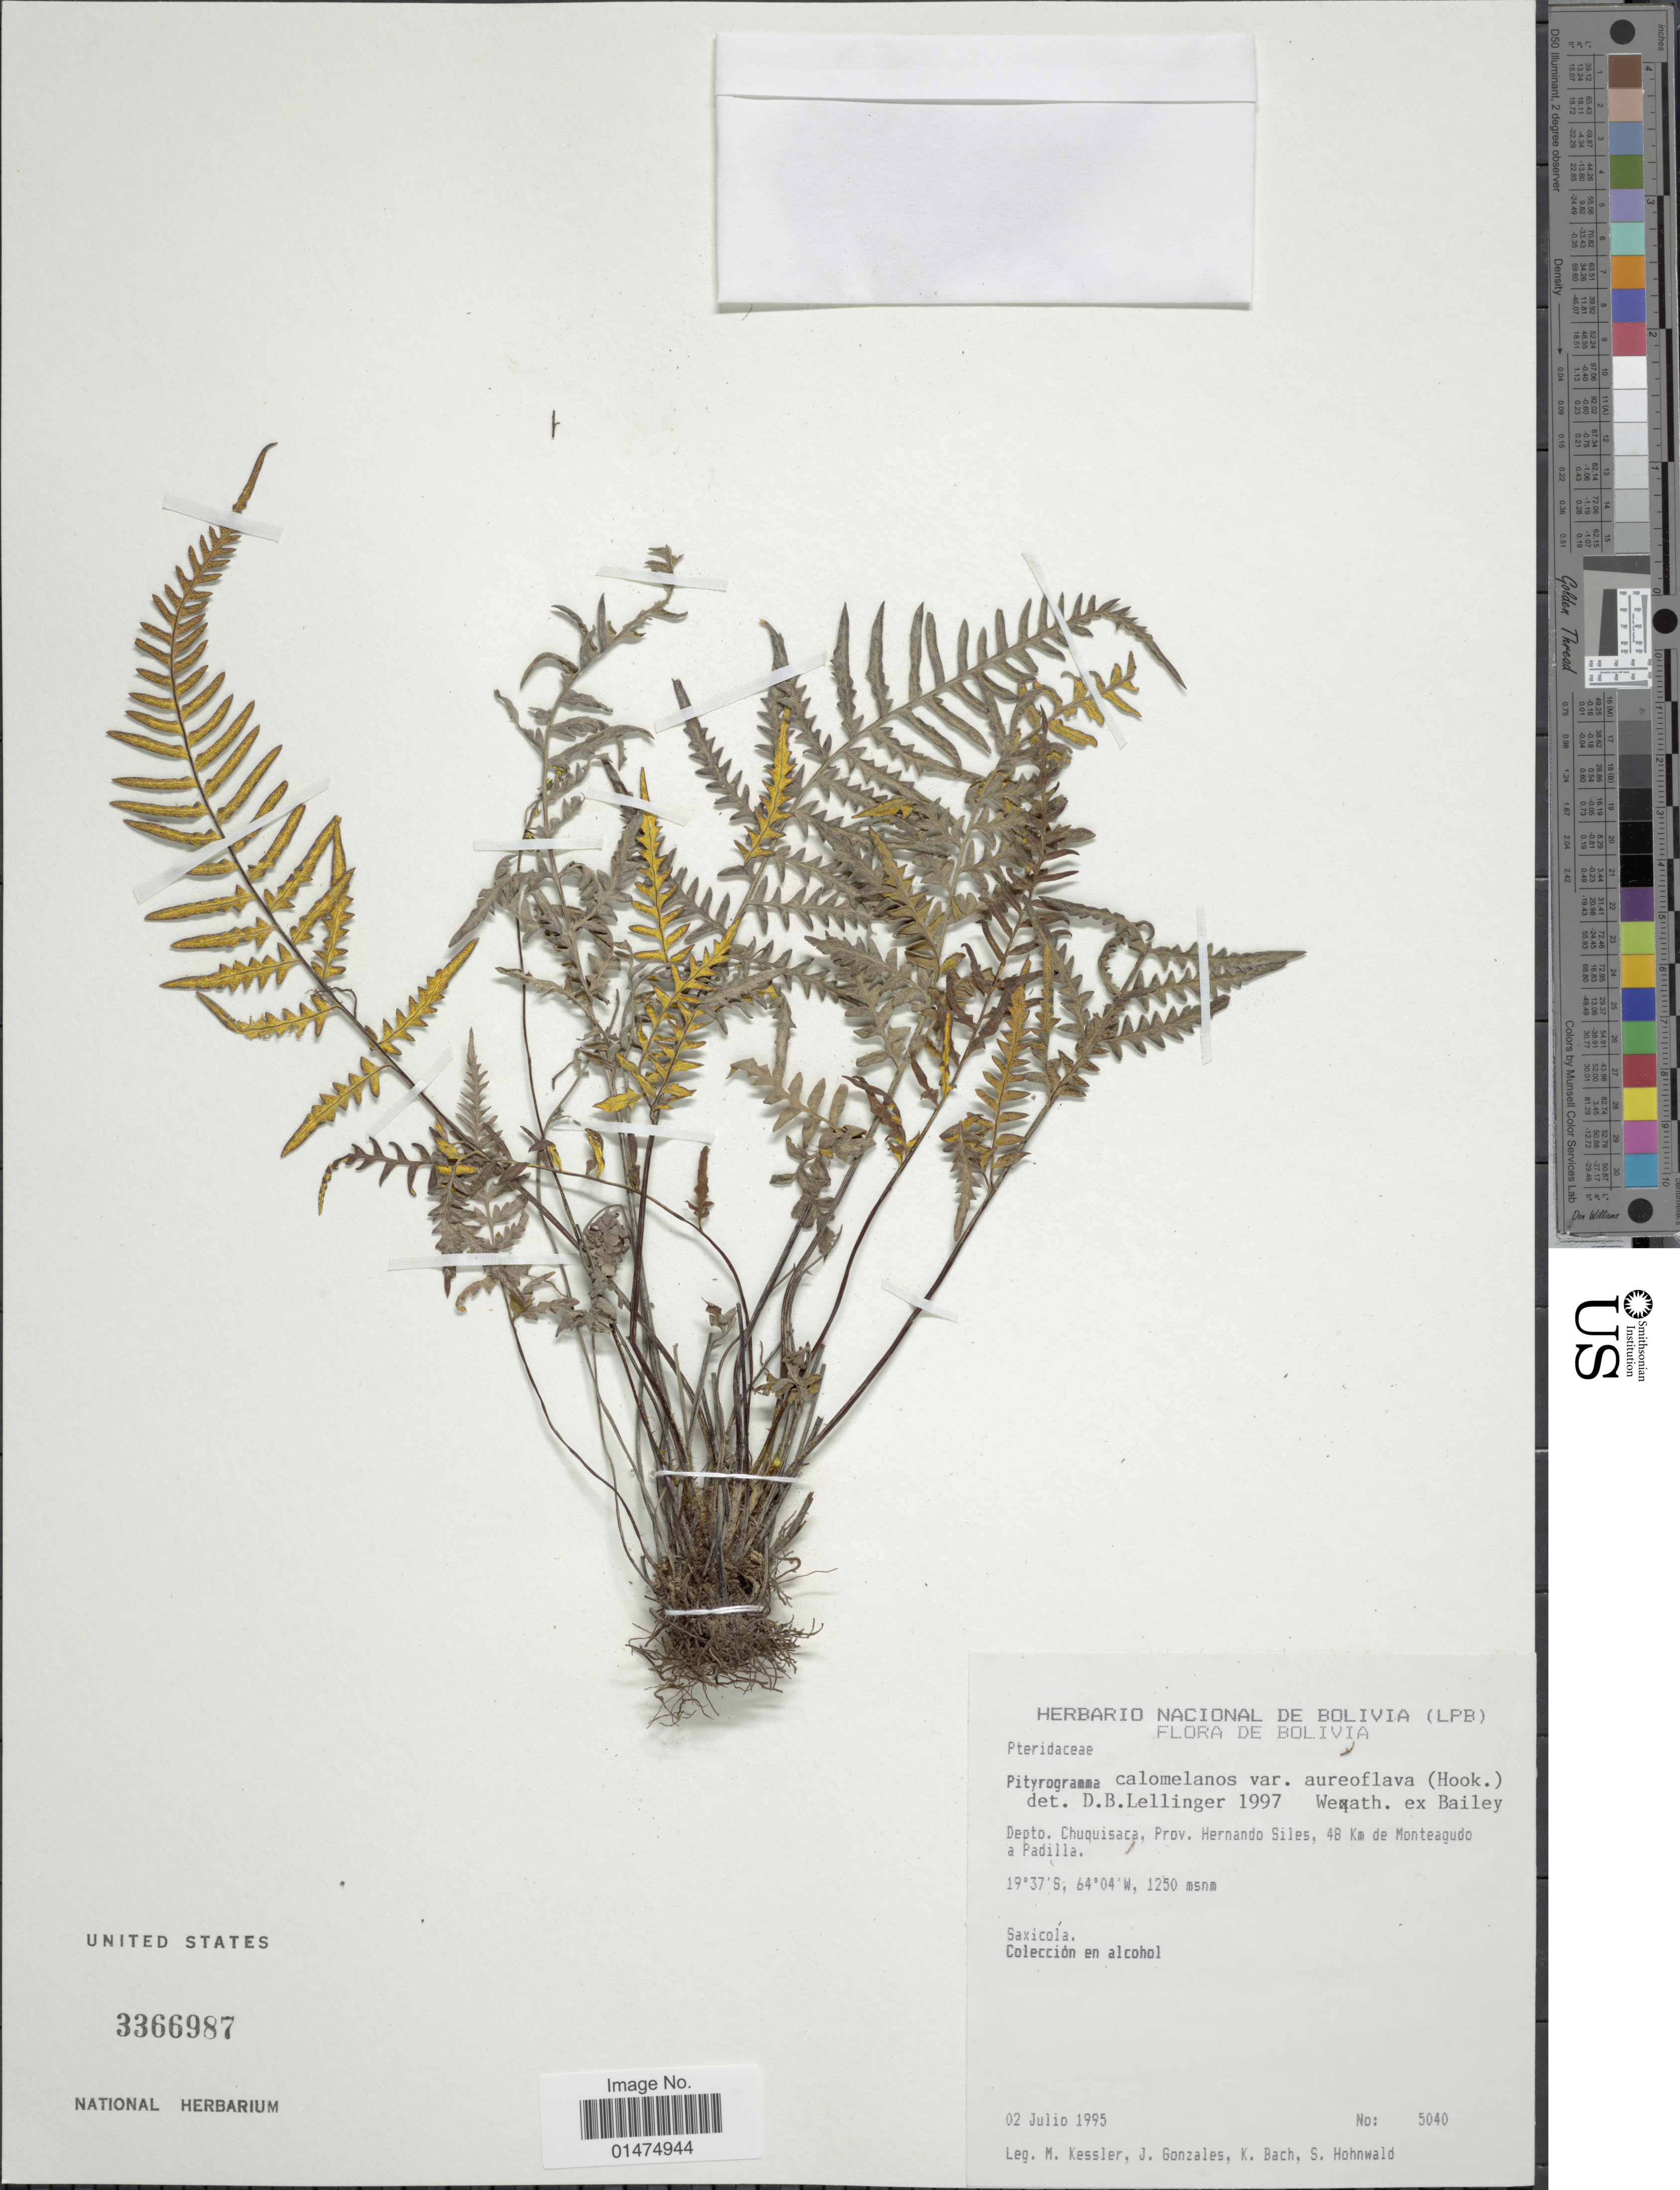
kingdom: Plantae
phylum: Tracheophyta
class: Polypodiopsida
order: Polypodiales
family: Pteridaceae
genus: Pityrogramma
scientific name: Pityrogramma calomelanos var. aureoflava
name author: (Hook.) Weath. ex L.H. Bailey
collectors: M. Kessler, J. Gonzales, K. Bach & S. Hohnwald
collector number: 5040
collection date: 1995-07-02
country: Bolivia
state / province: Chuquisaca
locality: Depto. Chuquisaca, prov. Hernando Siles, 48 Km de Monteagudo a Padilla.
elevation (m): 1250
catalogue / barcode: US 3366987